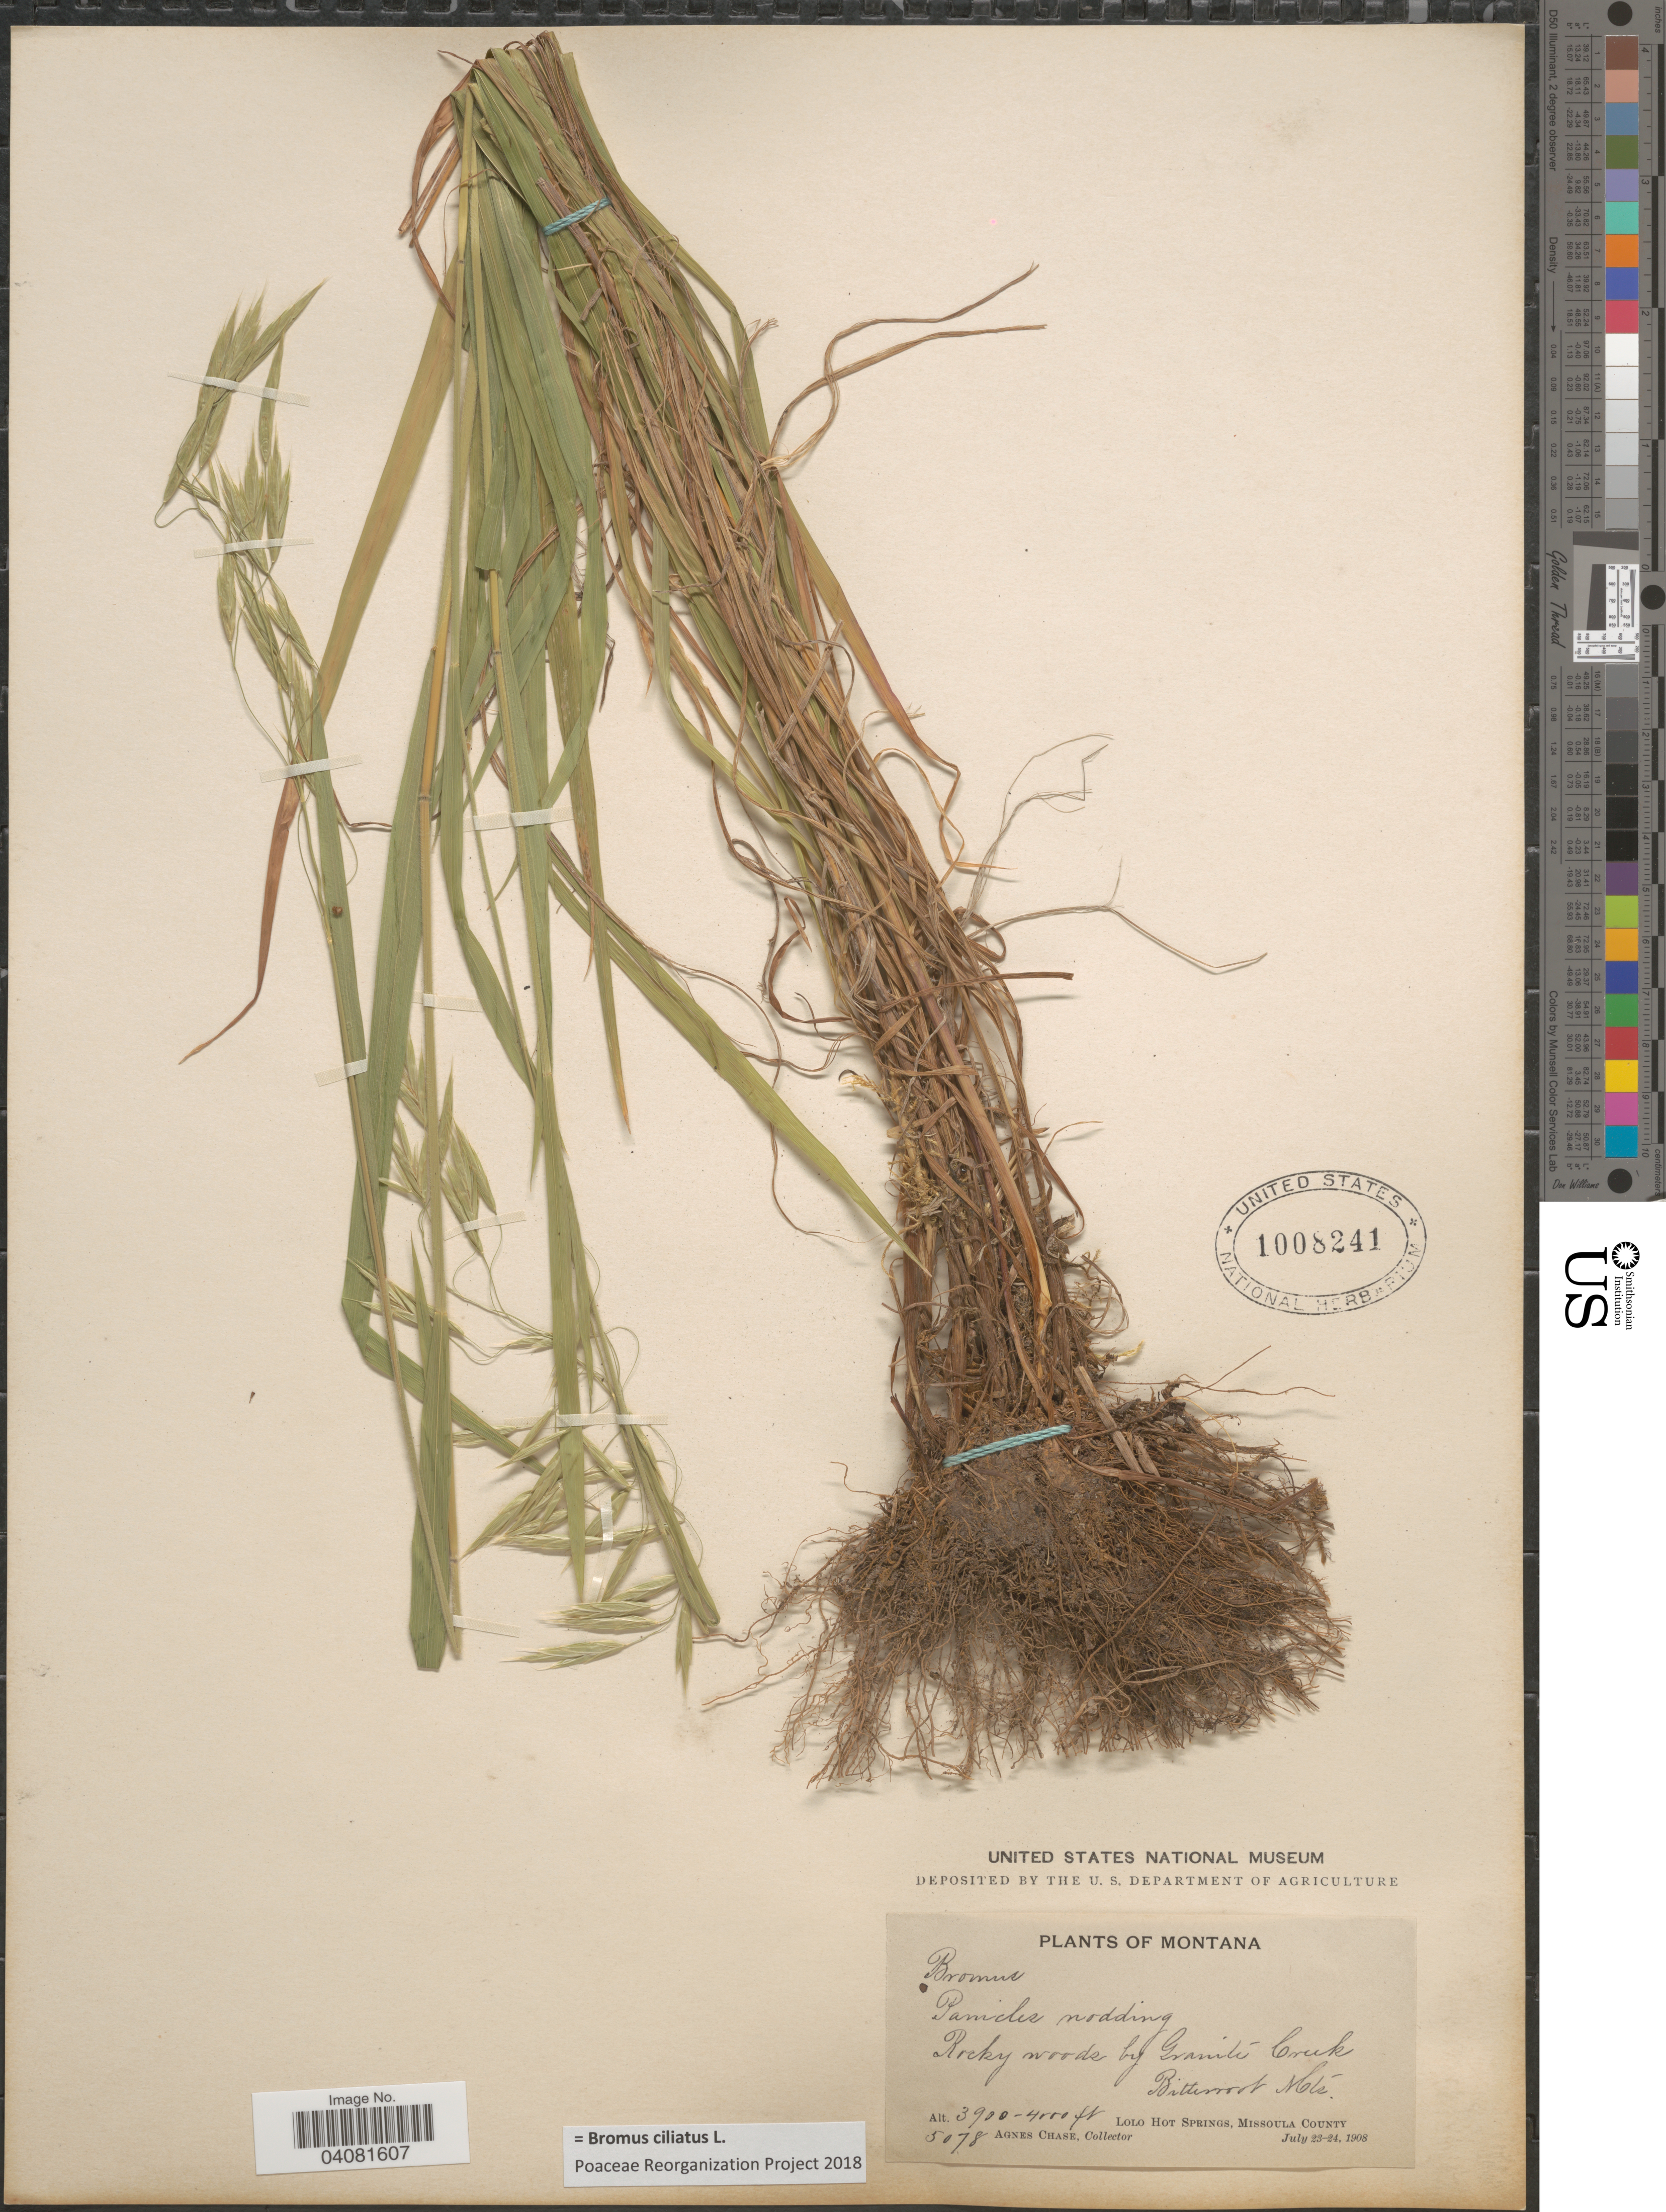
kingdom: Plantae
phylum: Tracheophyta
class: Liliopsida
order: Poales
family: Poaceae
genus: Bromus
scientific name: Bromus ciliatus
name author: L.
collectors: A. Chase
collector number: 5078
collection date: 1908-07-23/1908-07-24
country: United States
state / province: Montana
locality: Rocky woods by Granite Creek. Bitterroot Mts. Lolo Hot Springs, Missoula County.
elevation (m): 1189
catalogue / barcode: US 1008241